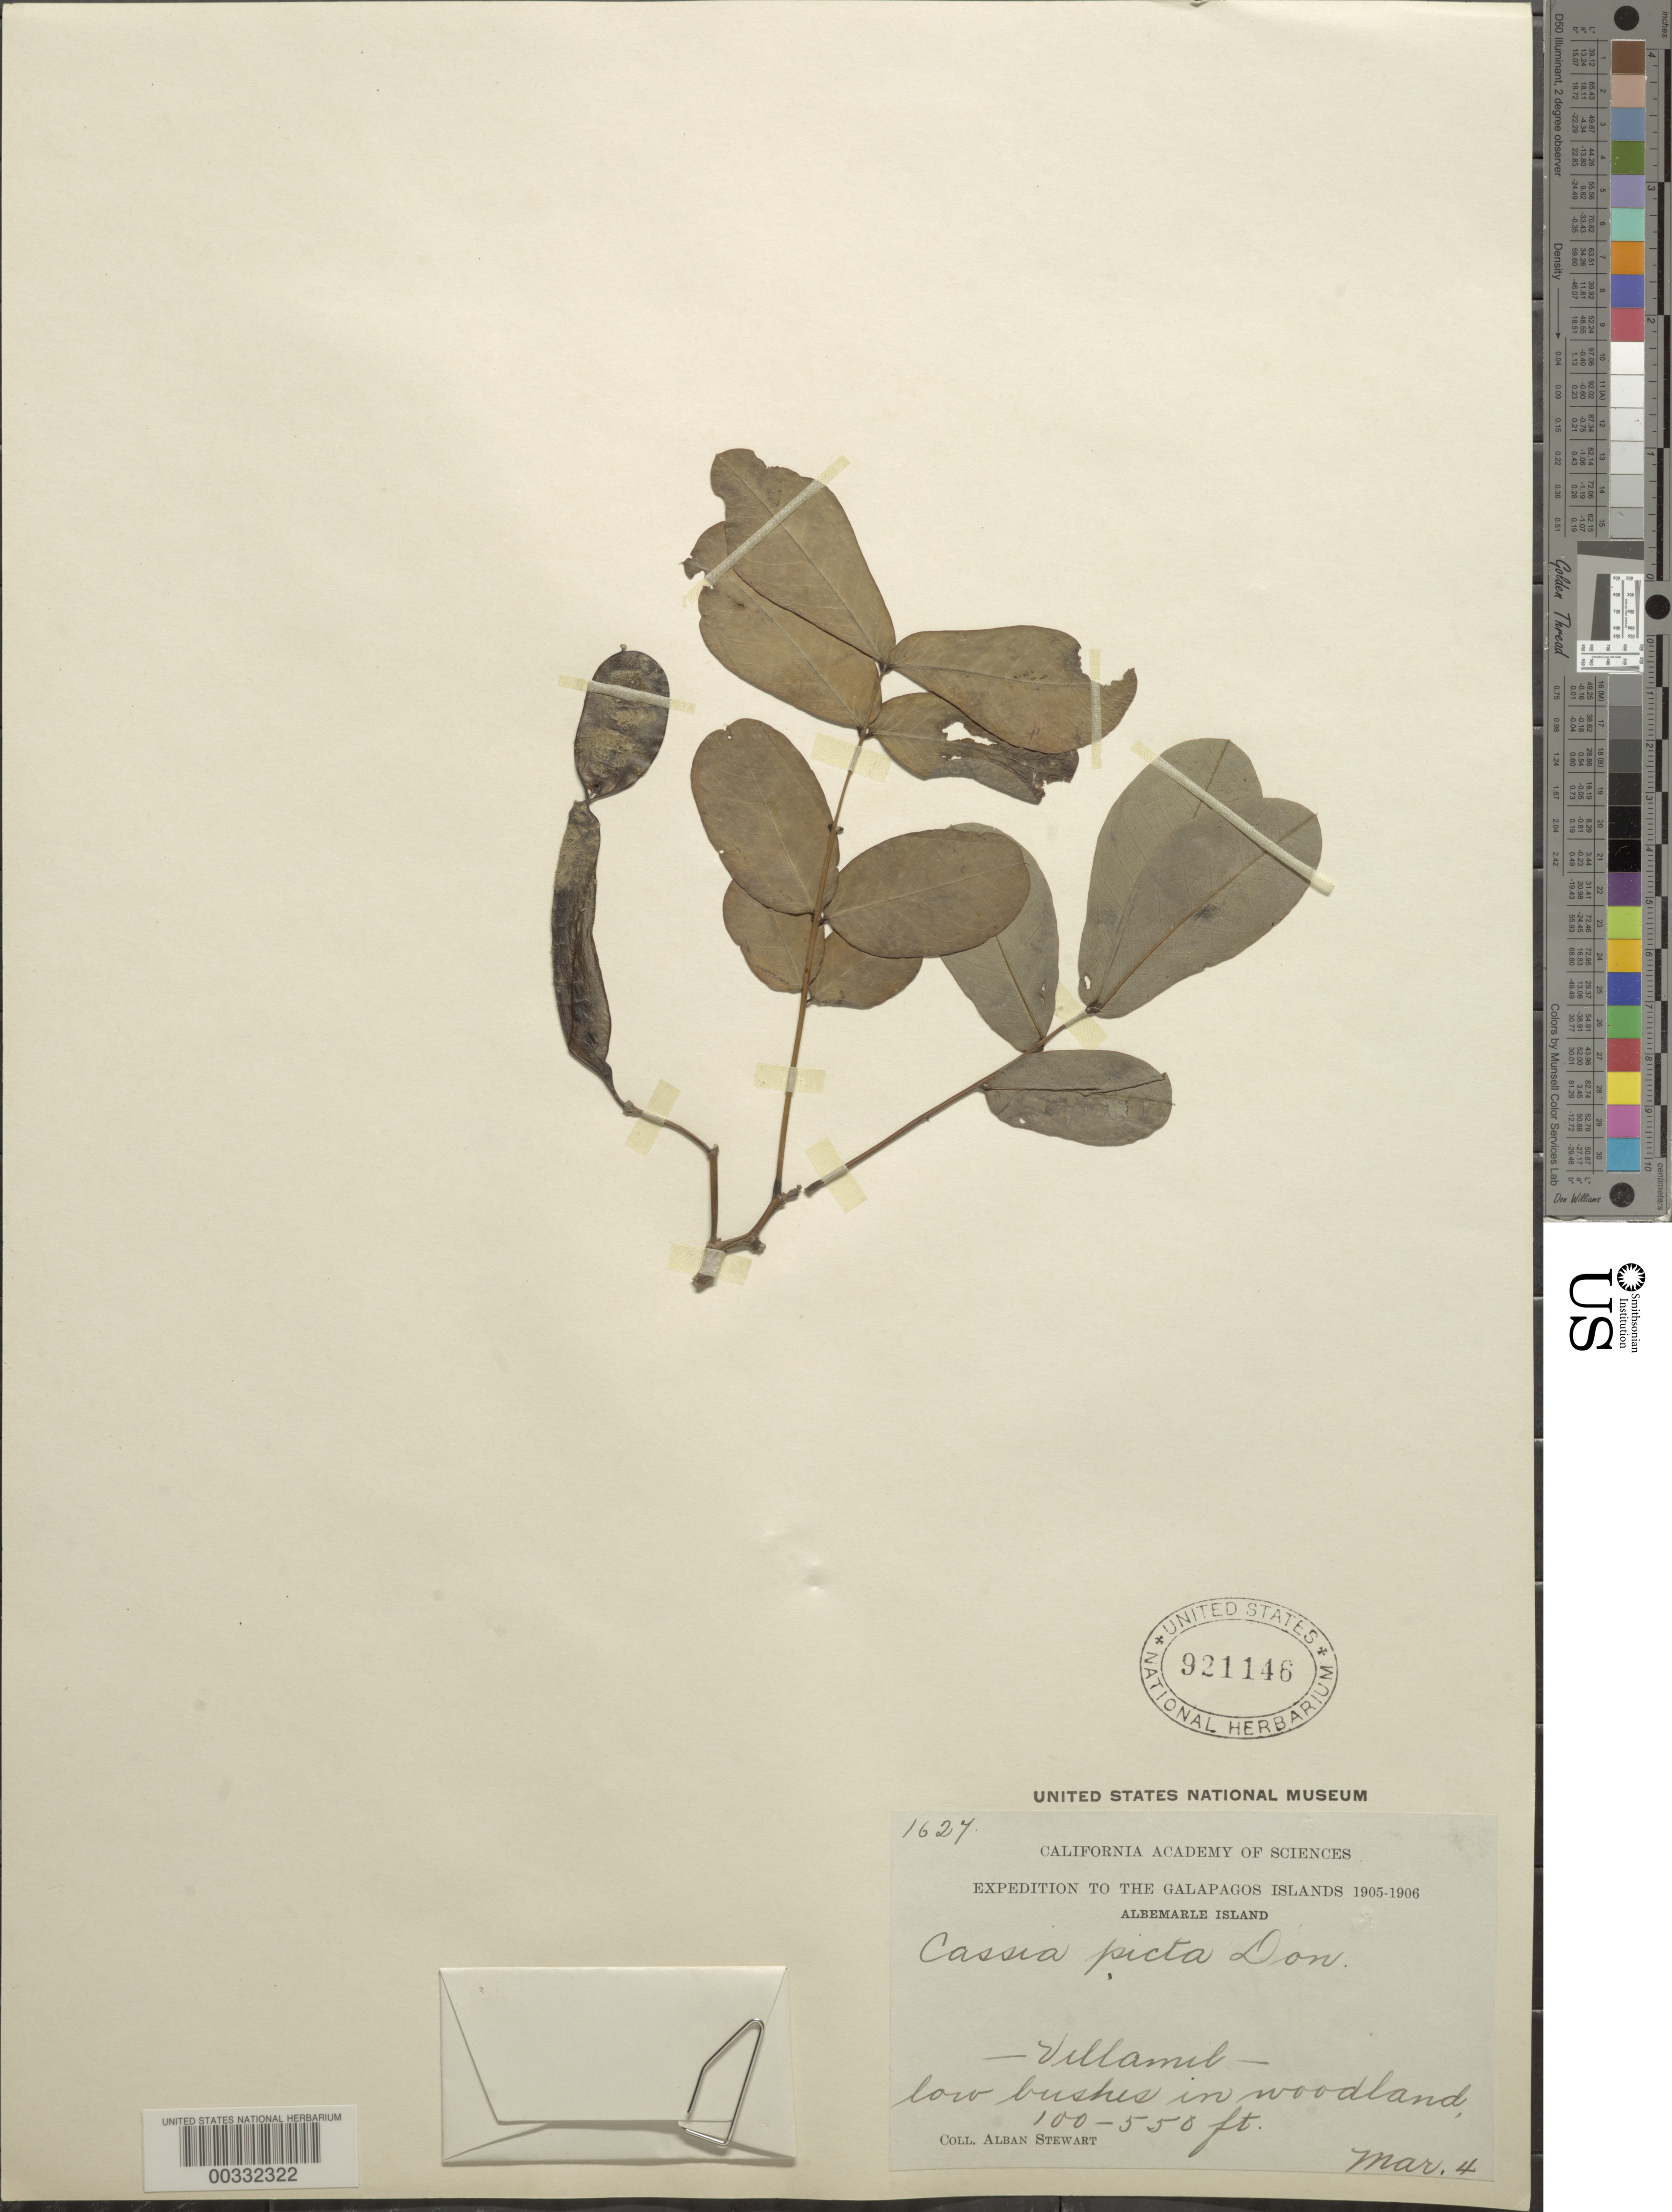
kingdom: Plantae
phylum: Tracheophyta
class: Magnoliopsida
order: Fabales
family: Fabaceae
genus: Senna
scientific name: Senna pistaciifolia var. picta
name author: (G. Don) H.S. Irwin & Barneby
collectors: A. Stewart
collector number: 1627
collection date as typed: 04 Mar 1905 or 04 Mar 1906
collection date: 1905-03-04 or 1906-03-04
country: Ecuador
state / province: Colón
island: Isabela [Albemarle]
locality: Villamil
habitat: Woodland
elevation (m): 30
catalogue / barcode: US 921146